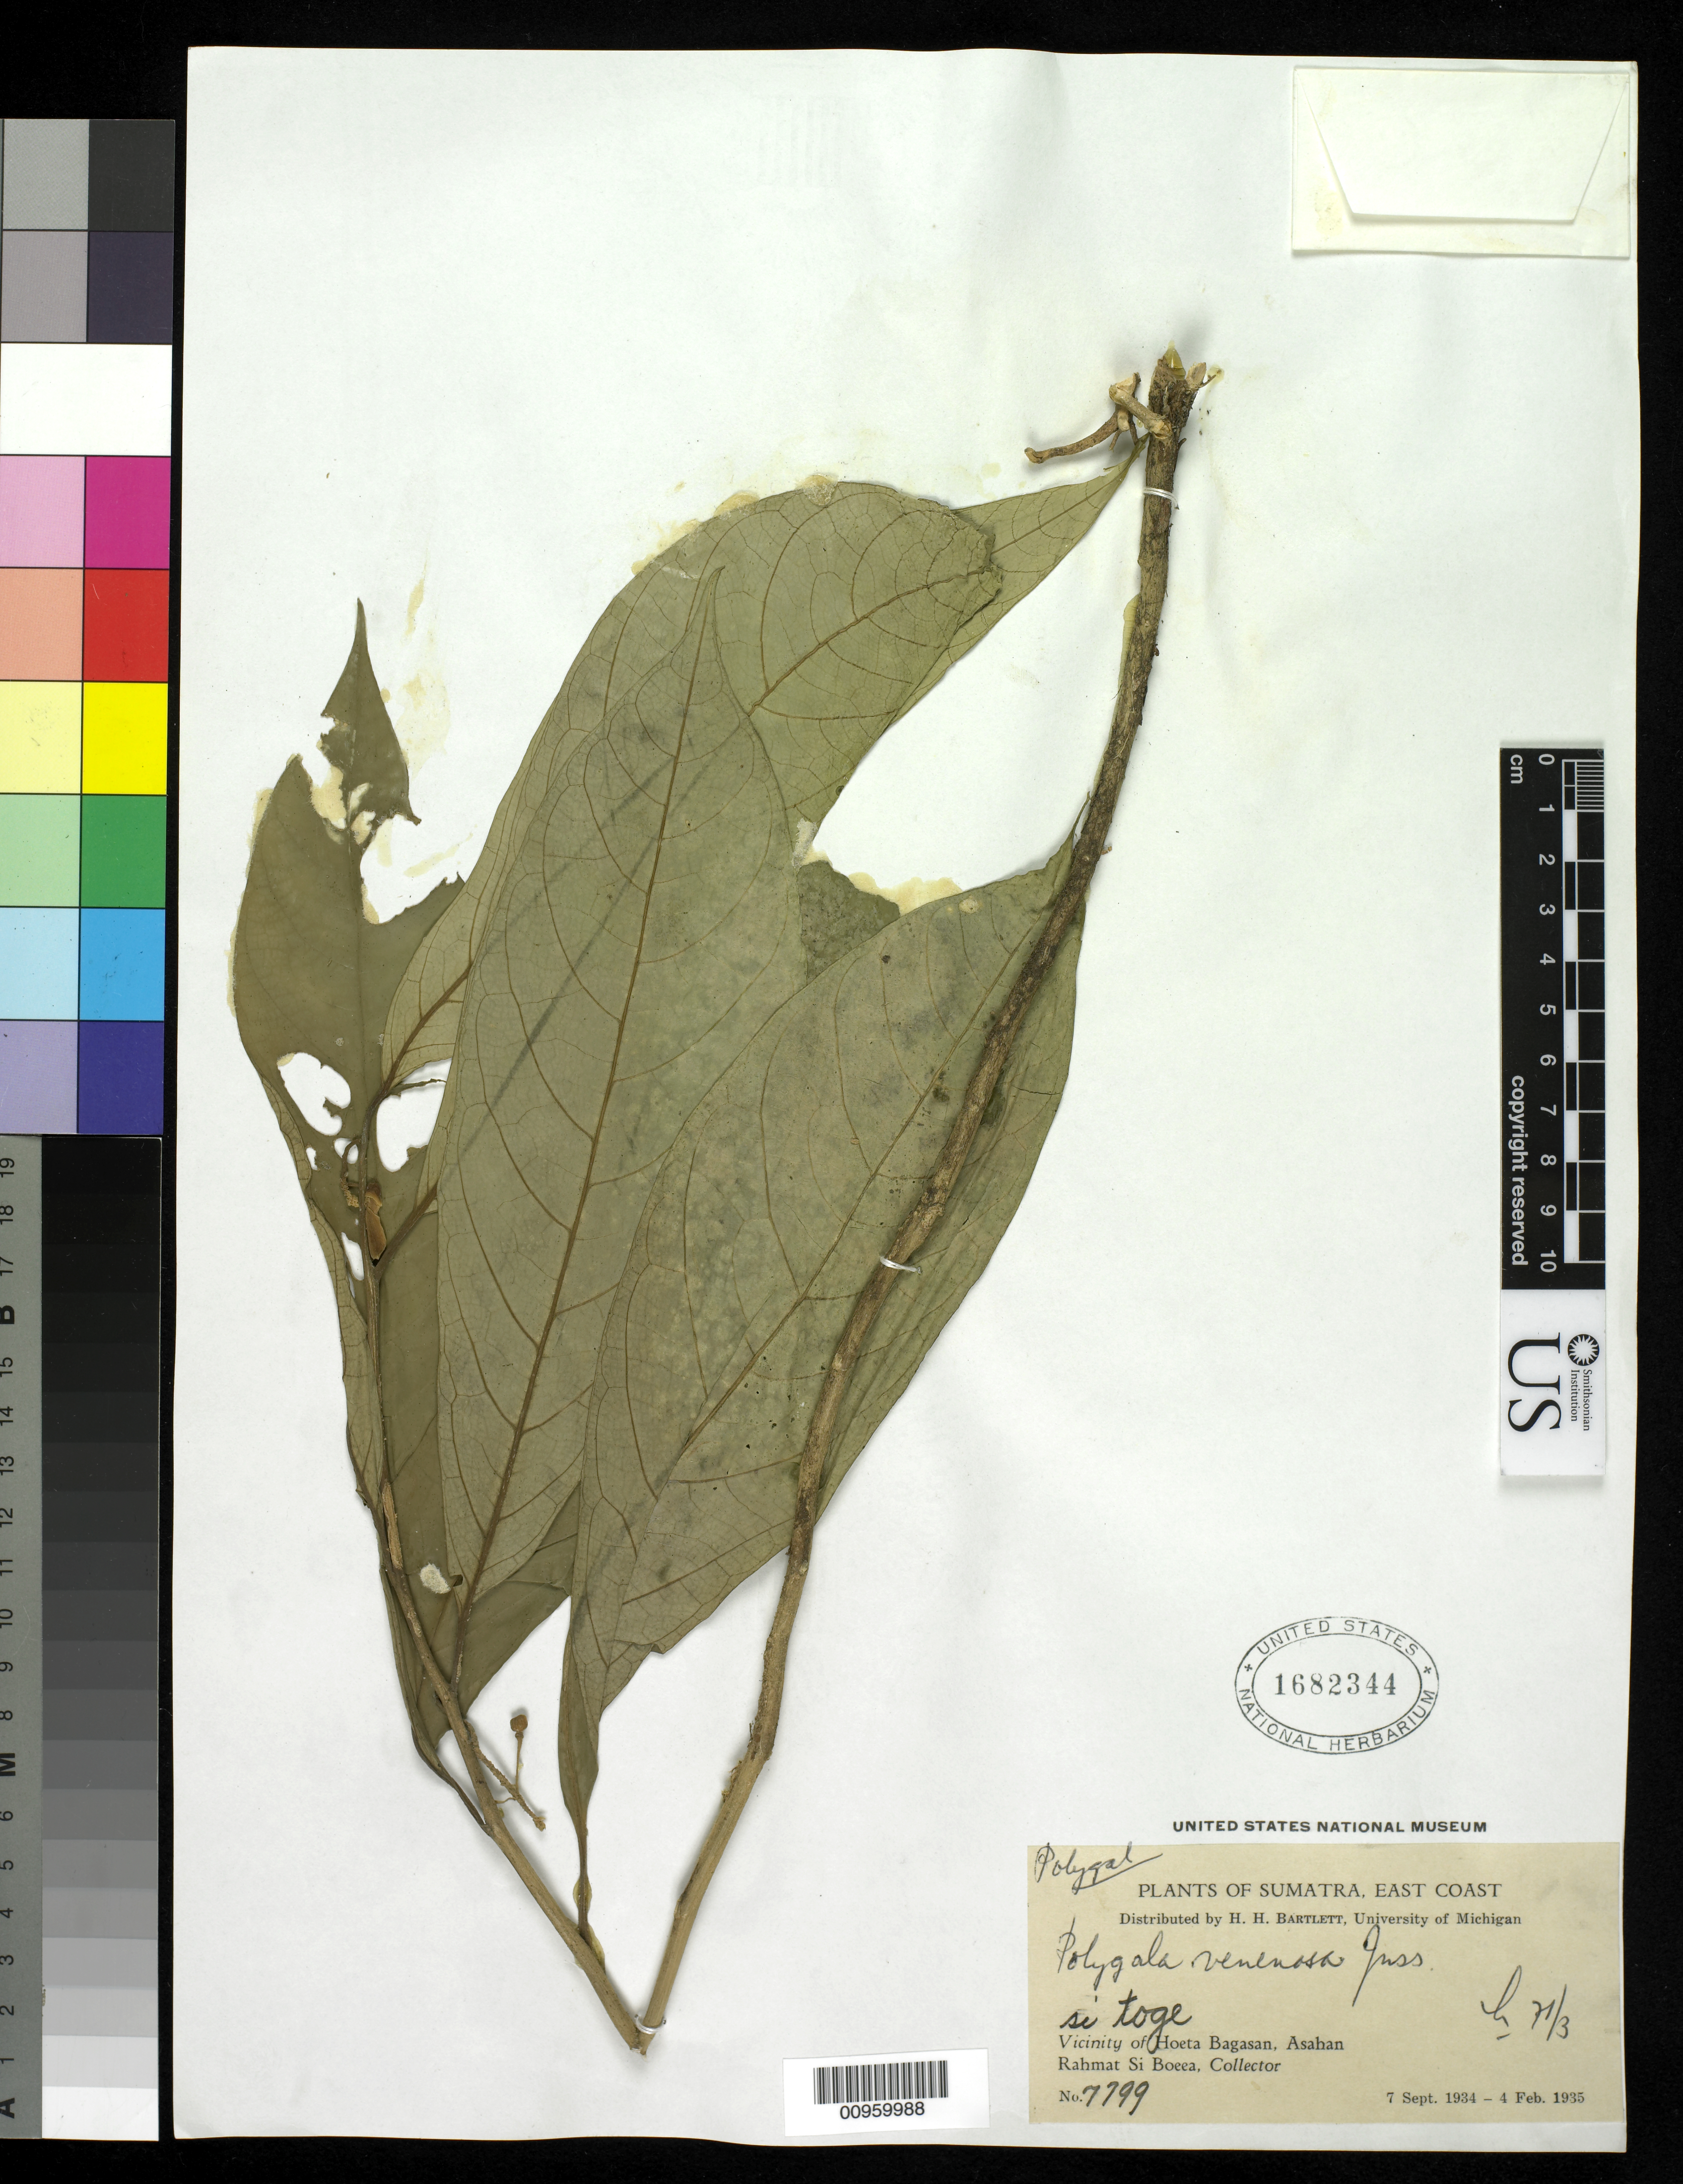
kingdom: Plantae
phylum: Tracheophyta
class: Magnoliopsida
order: Fabales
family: Polygalaceae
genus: Polygala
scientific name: Polygala venenosa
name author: Juss. ex Poir.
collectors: Rahmat Si Boeea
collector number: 7799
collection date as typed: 07 Sep 1934 to 04 Feb 1935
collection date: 1934-09-07/1935-02-04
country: Indonesia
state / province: Sumatra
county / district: North Sumatra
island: Sumatra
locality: Hoeta Bagasan, Asahan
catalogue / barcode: US 1682344